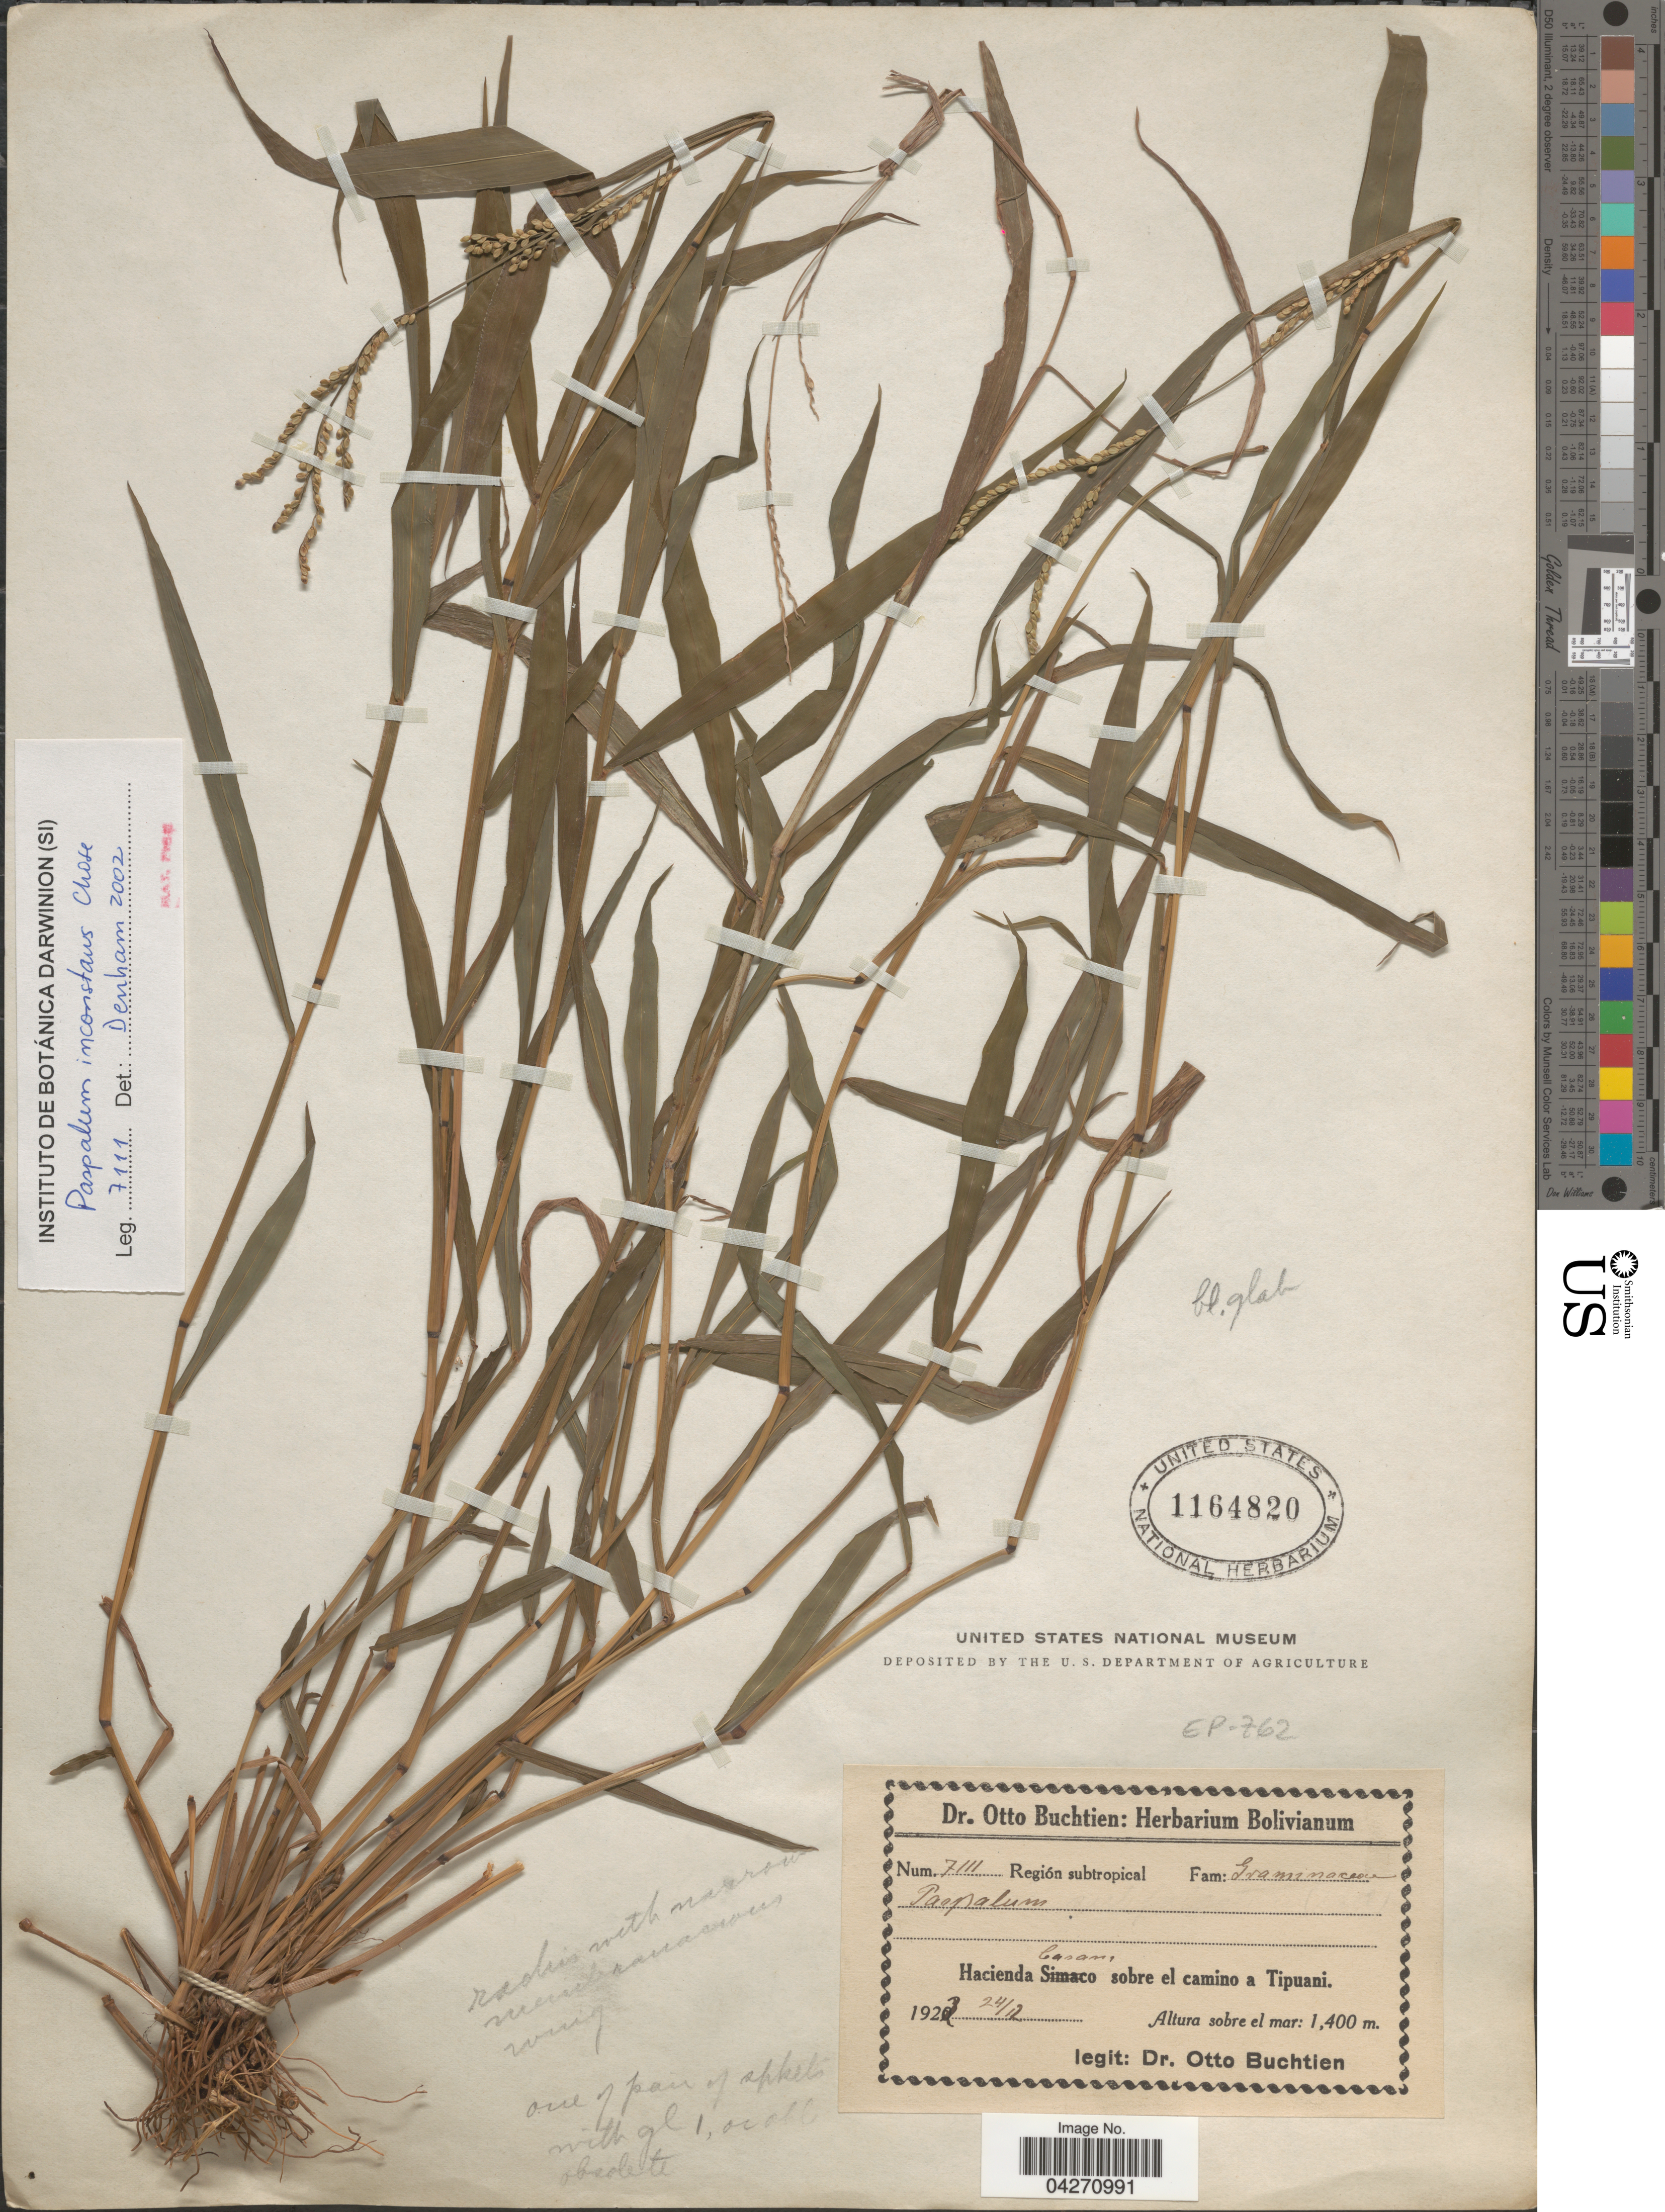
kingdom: Plantae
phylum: Tracheophyta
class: Liliopsida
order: Poales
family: Poaceae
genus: Paspalum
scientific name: Paspalum inconstans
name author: Chase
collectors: O. Buchtien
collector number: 7111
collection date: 1923-12-24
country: Bolivia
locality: Región subtropical. Hacienda Casana sobre el camino a Tipuani.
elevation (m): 1400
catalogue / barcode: US 1164820